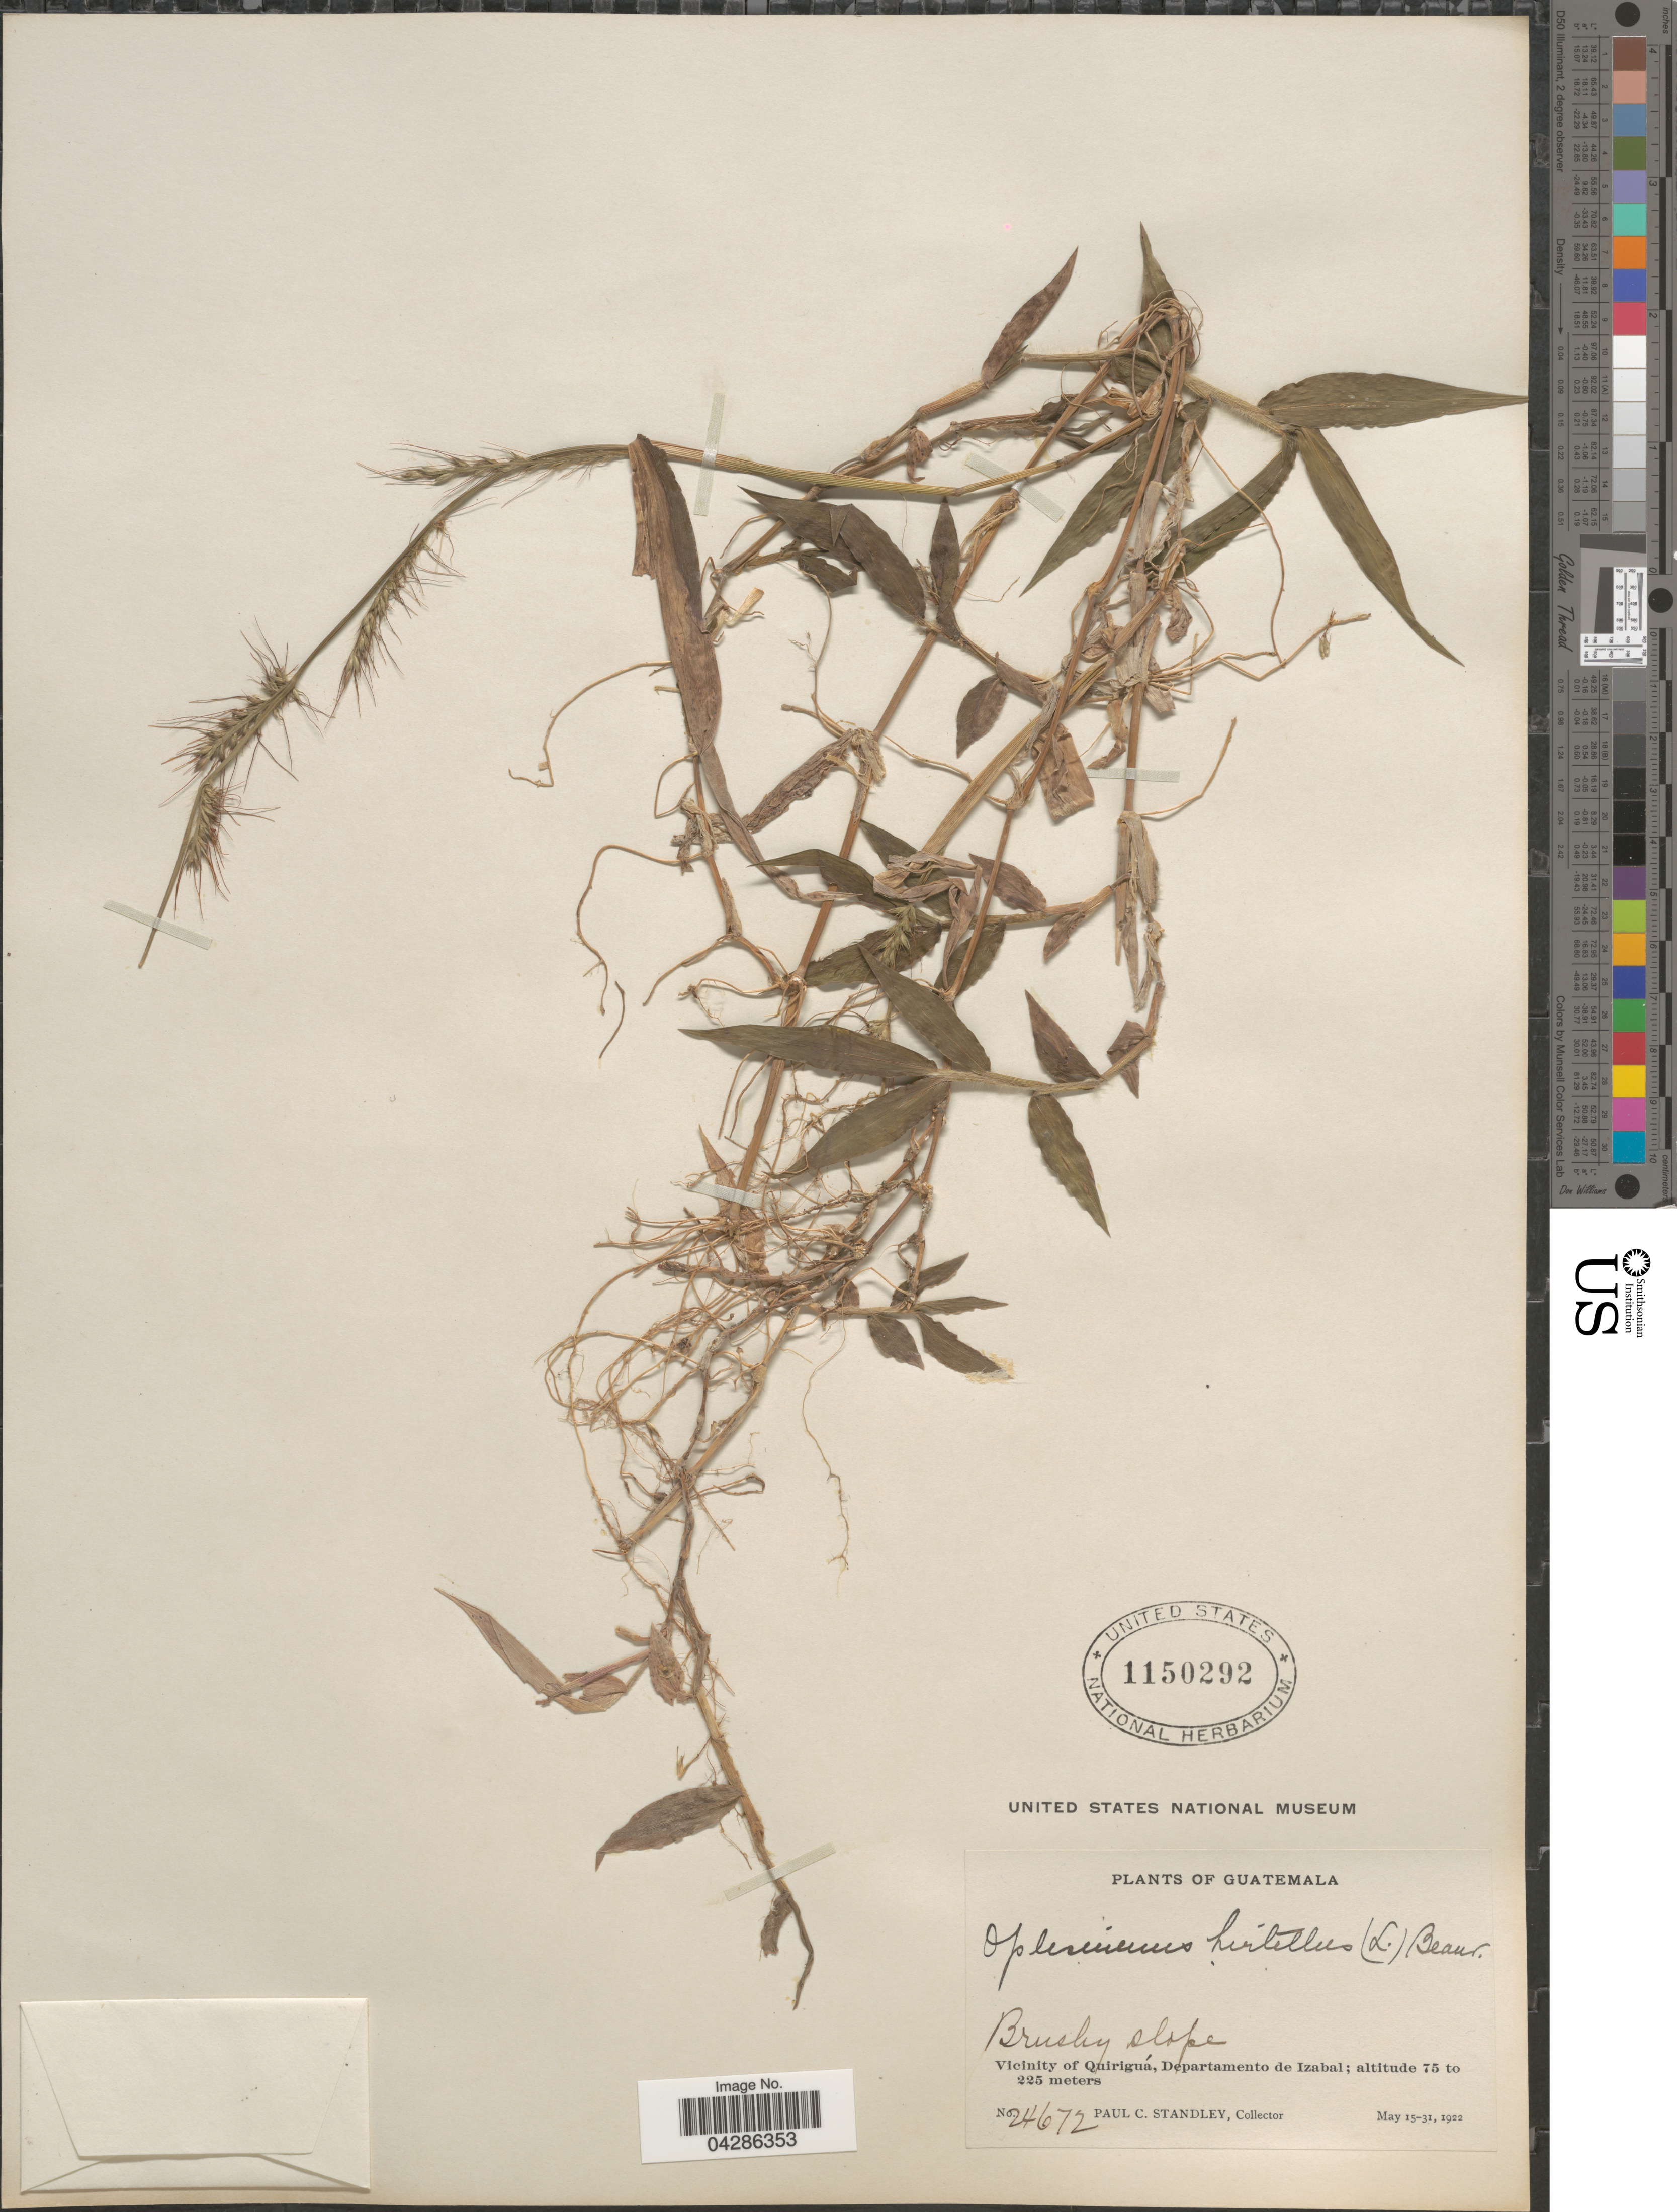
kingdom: Plantae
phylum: Tracheophyta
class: Liliopsida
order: Poales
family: Poaceae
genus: Oplismenus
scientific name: Oplismenus hirtellus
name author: (L.) P. Beauv.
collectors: P. C. Standley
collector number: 24672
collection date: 1922-05-15/1922-05-31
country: Guatemala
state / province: Izabal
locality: Vicinity of Quiriguá, Departamento de Izabal.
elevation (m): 75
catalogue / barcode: US 1150292